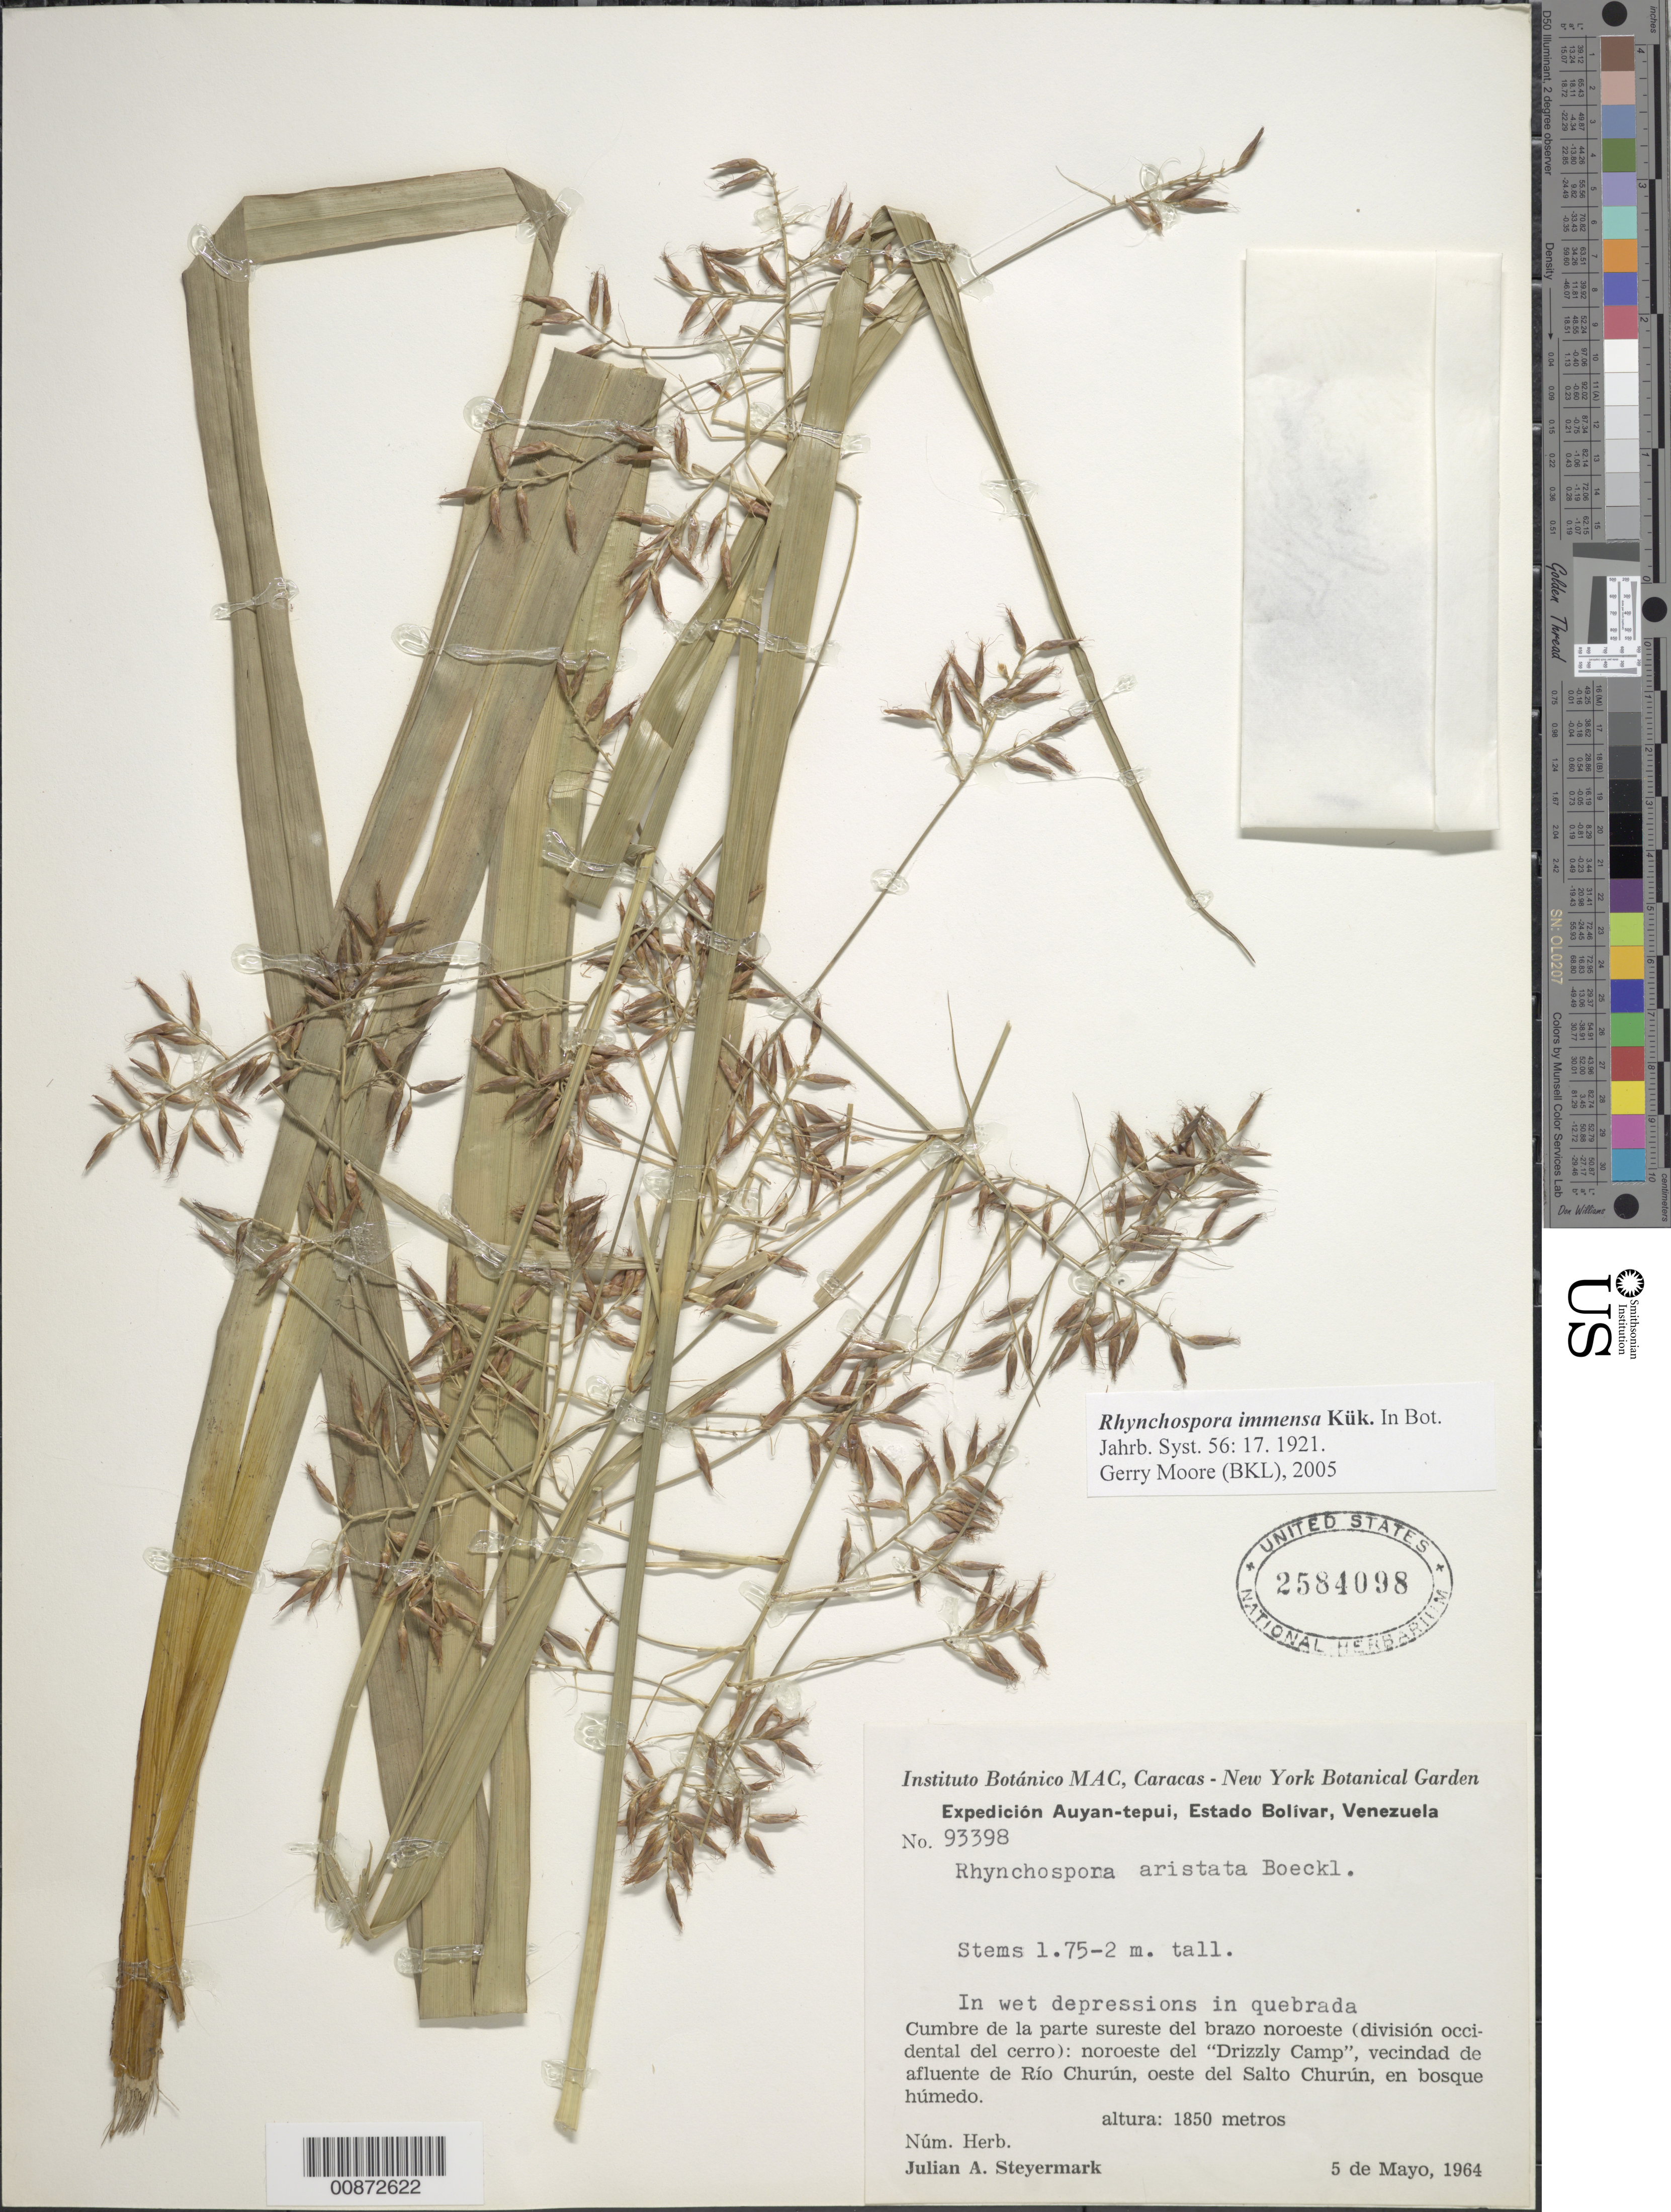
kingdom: Plantae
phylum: Tracheophyta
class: Liliopsida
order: Poales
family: Cyperaceae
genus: Rhynchospora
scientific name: Rhynchospora immensa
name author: Kük.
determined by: Moore, G. T.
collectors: J. Steyermark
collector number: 93398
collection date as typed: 5-May-64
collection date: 1964-05-05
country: Venezuela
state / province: Bolívar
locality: Auyan-tepuí, cumbre de la parte sureste del brazo noroeste (division occidental del cerro): noroeste del "Drizzly Camp," vecindad de afluente de Río Churún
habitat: Wet depressions in quebrada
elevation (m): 1850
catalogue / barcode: US 2584098